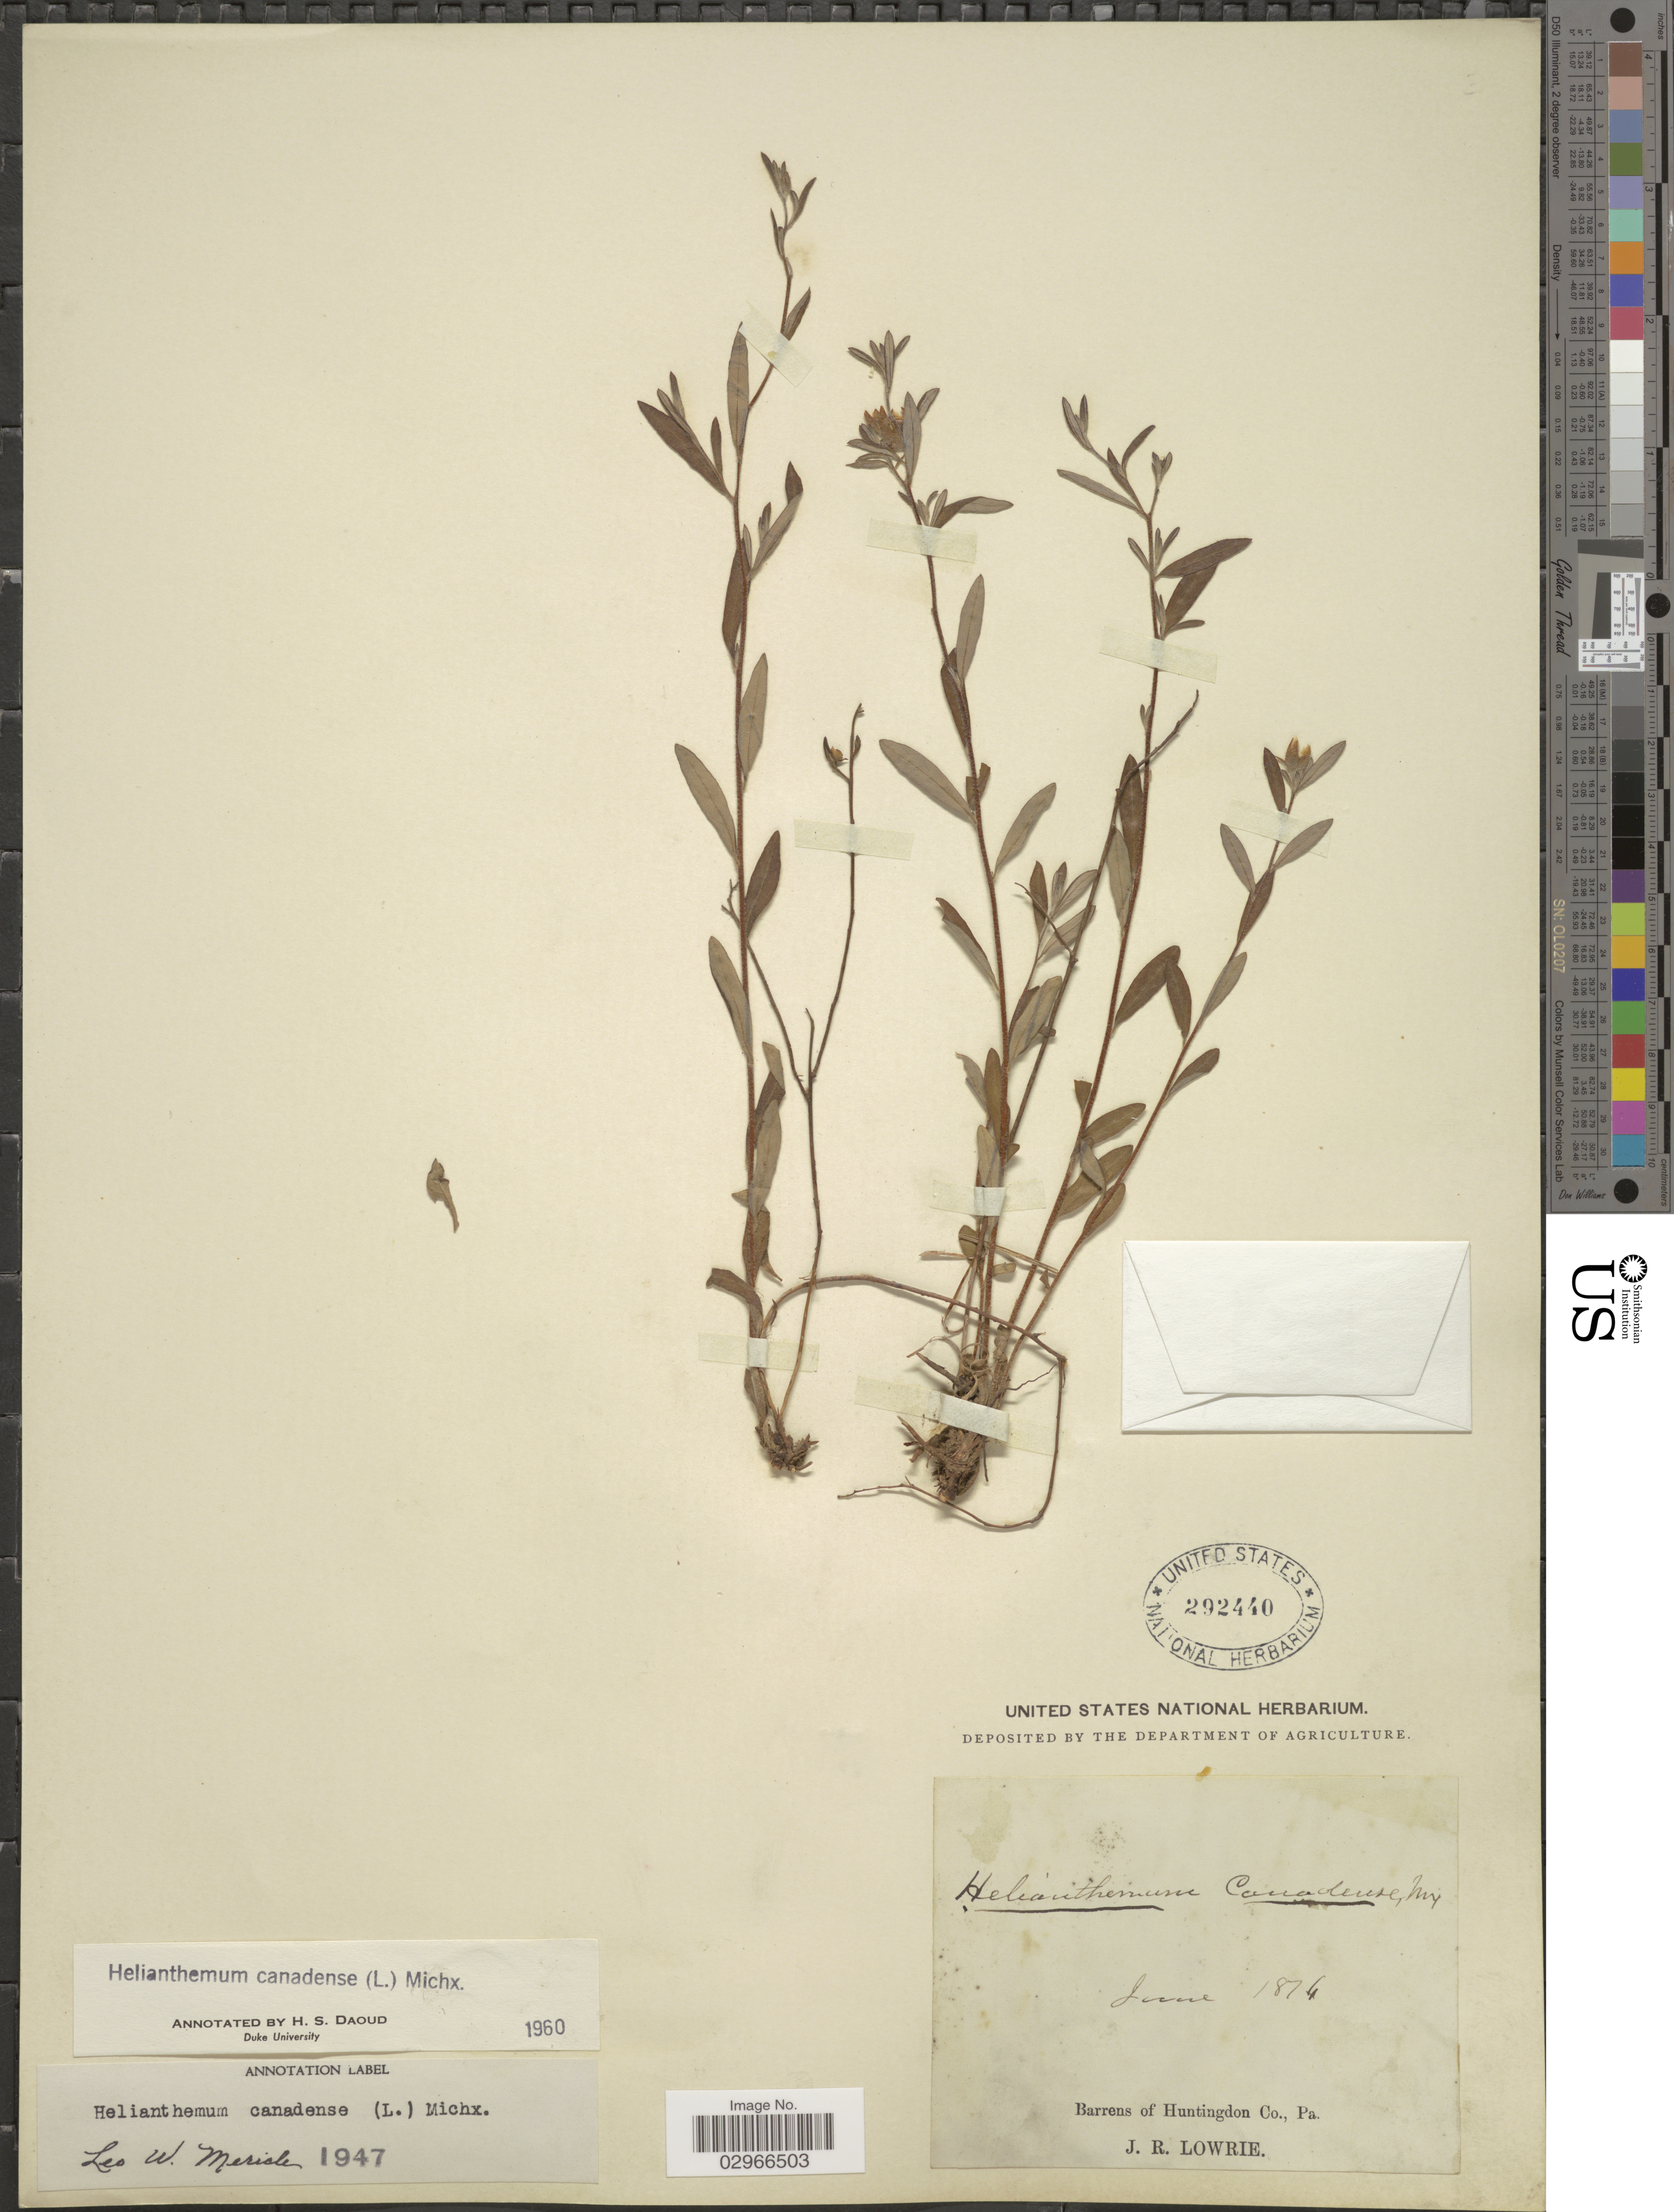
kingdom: Plantae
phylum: Tracheophyta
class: Magnoliopsida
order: Malvales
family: Cistaceae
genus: Helianthemum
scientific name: Helianthemum canadense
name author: (L.) Michx.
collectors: J. Lowrie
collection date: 1874-06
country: United States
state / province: Pennsylvania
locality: Barrens of Huntingdon Co., Pa.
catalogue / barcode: US 292440